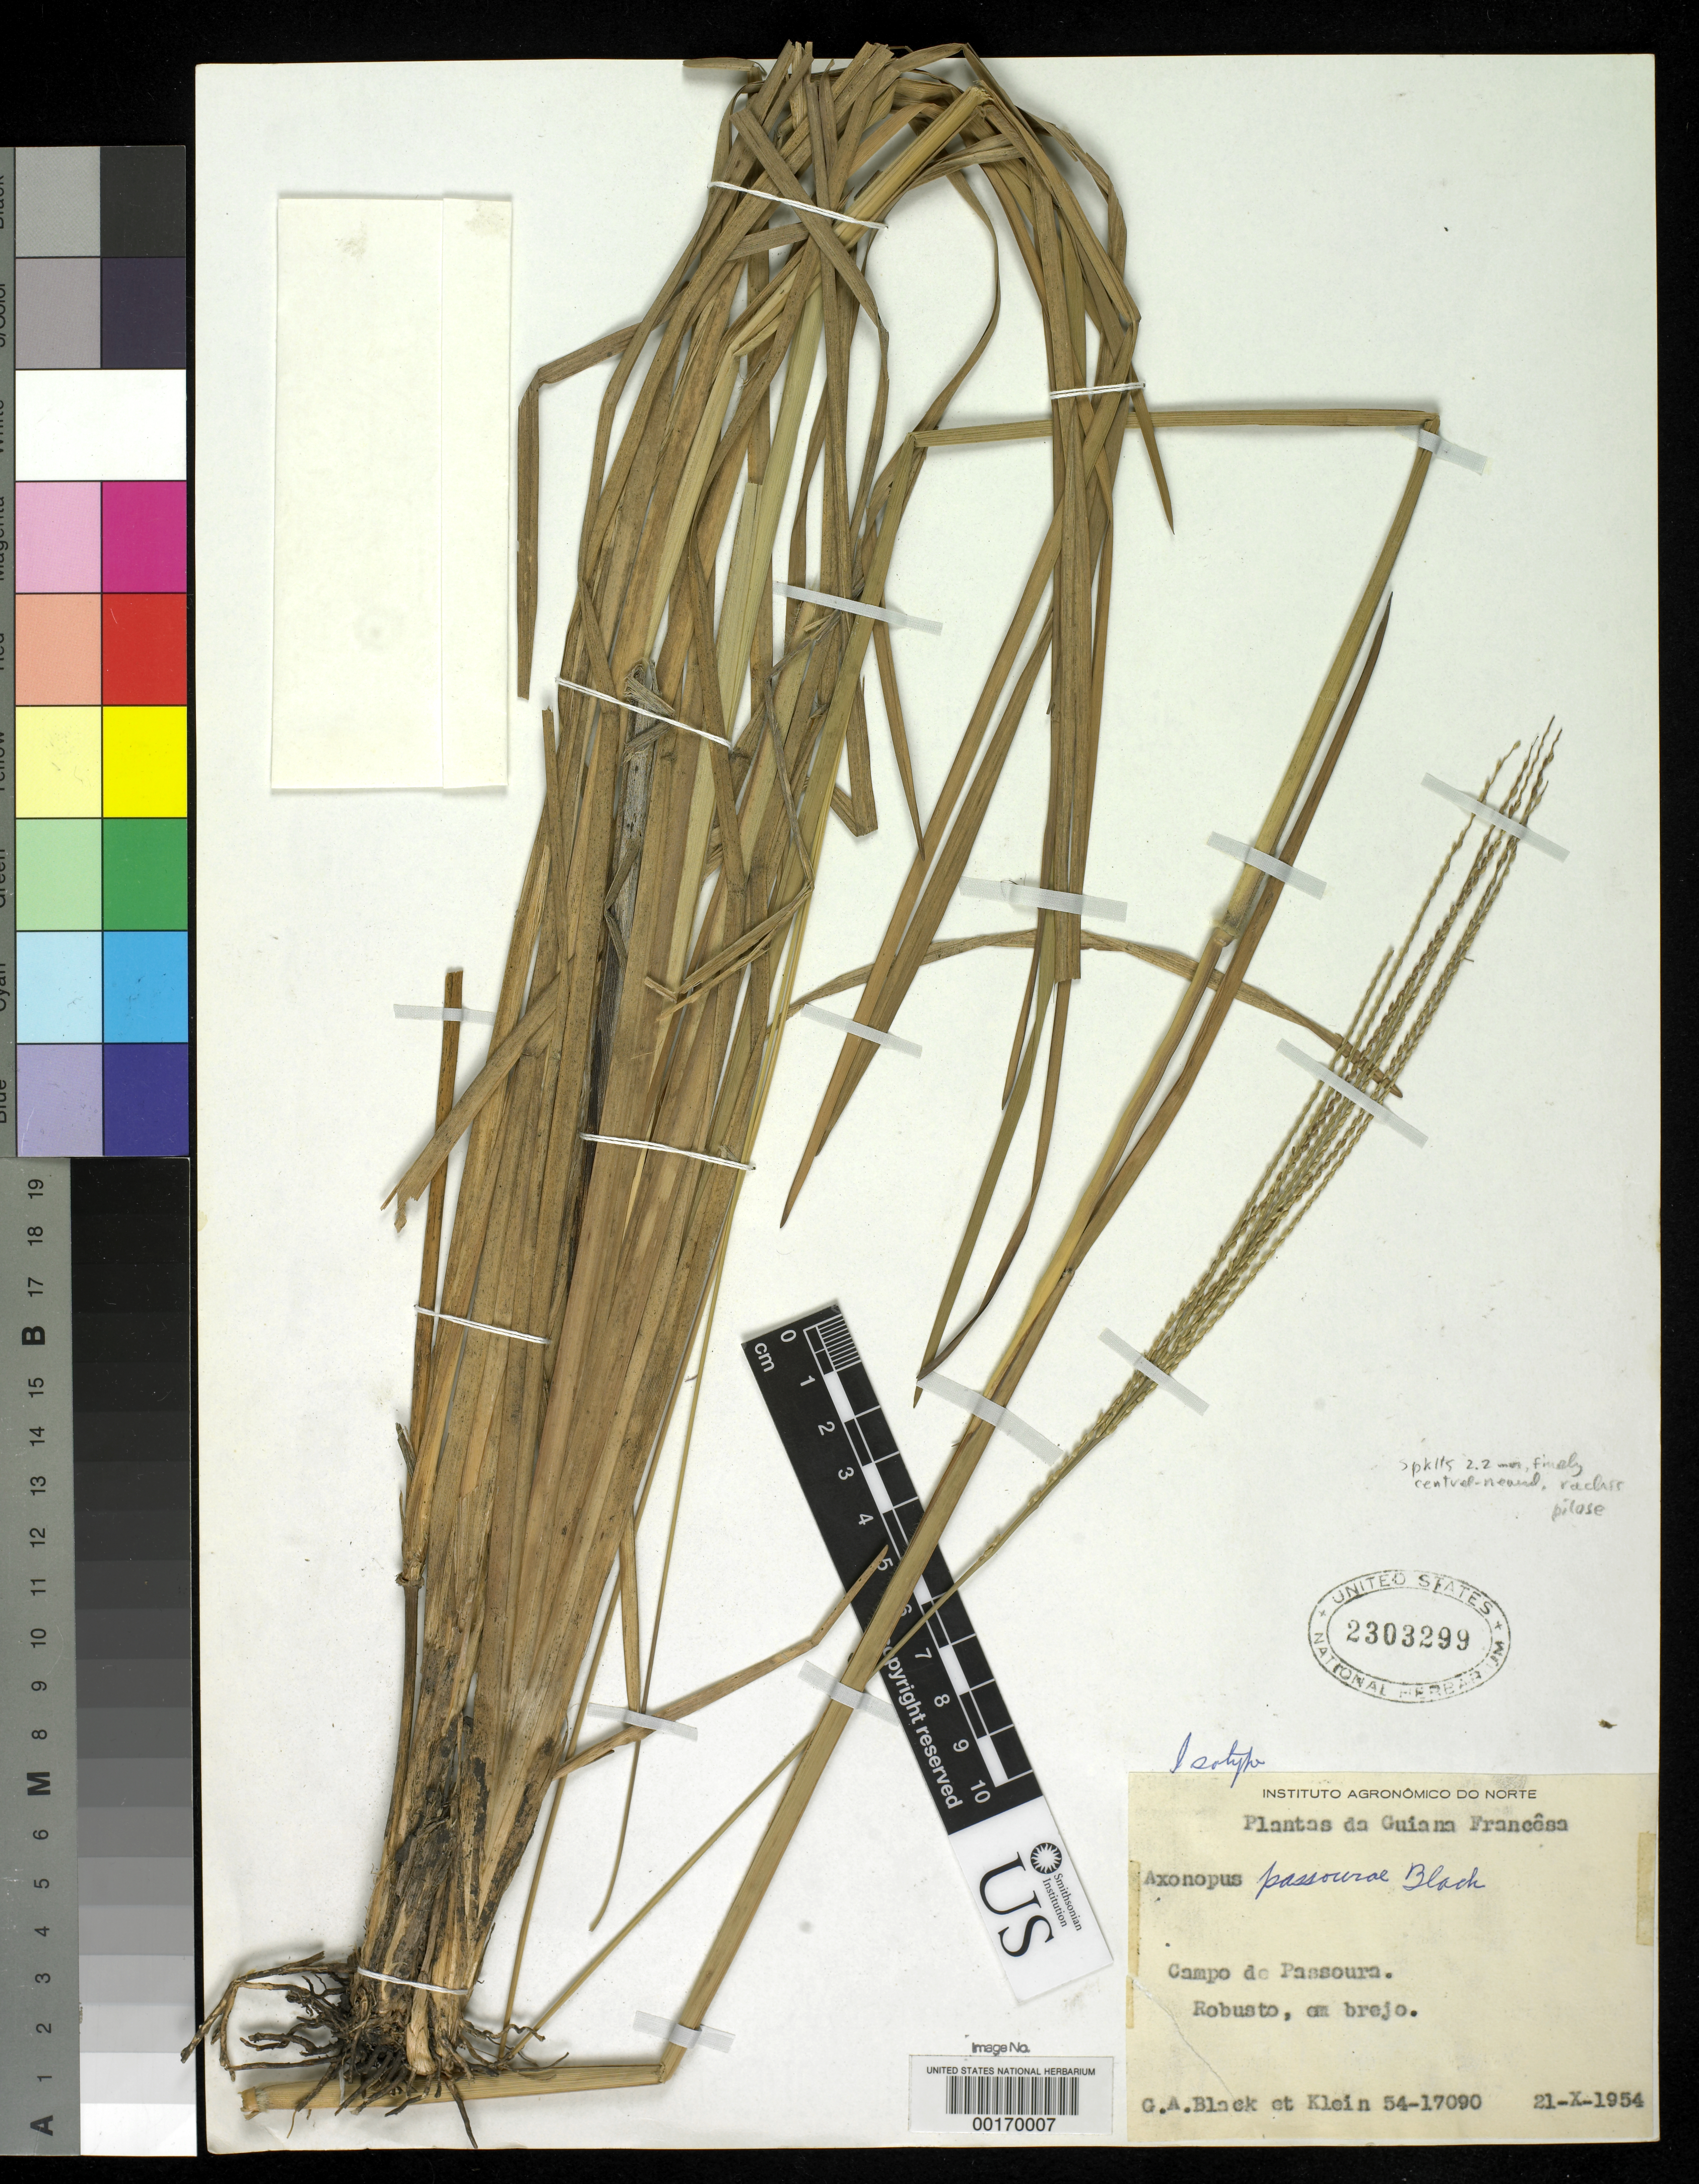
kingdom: Plantae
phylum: Tracheophyta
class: Liliopsida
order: Poales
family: Poaceae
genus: Axonopus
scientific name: Axonopus passourae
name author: G.A. Black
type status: Isotype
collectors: G. A. Black & R. M. Klein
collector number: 54-17090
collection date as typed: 21 Oct 1954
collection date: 1954-10-21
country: French Guiana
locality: Near Kourou, Campo de Passoura.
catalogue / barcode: US 2303299